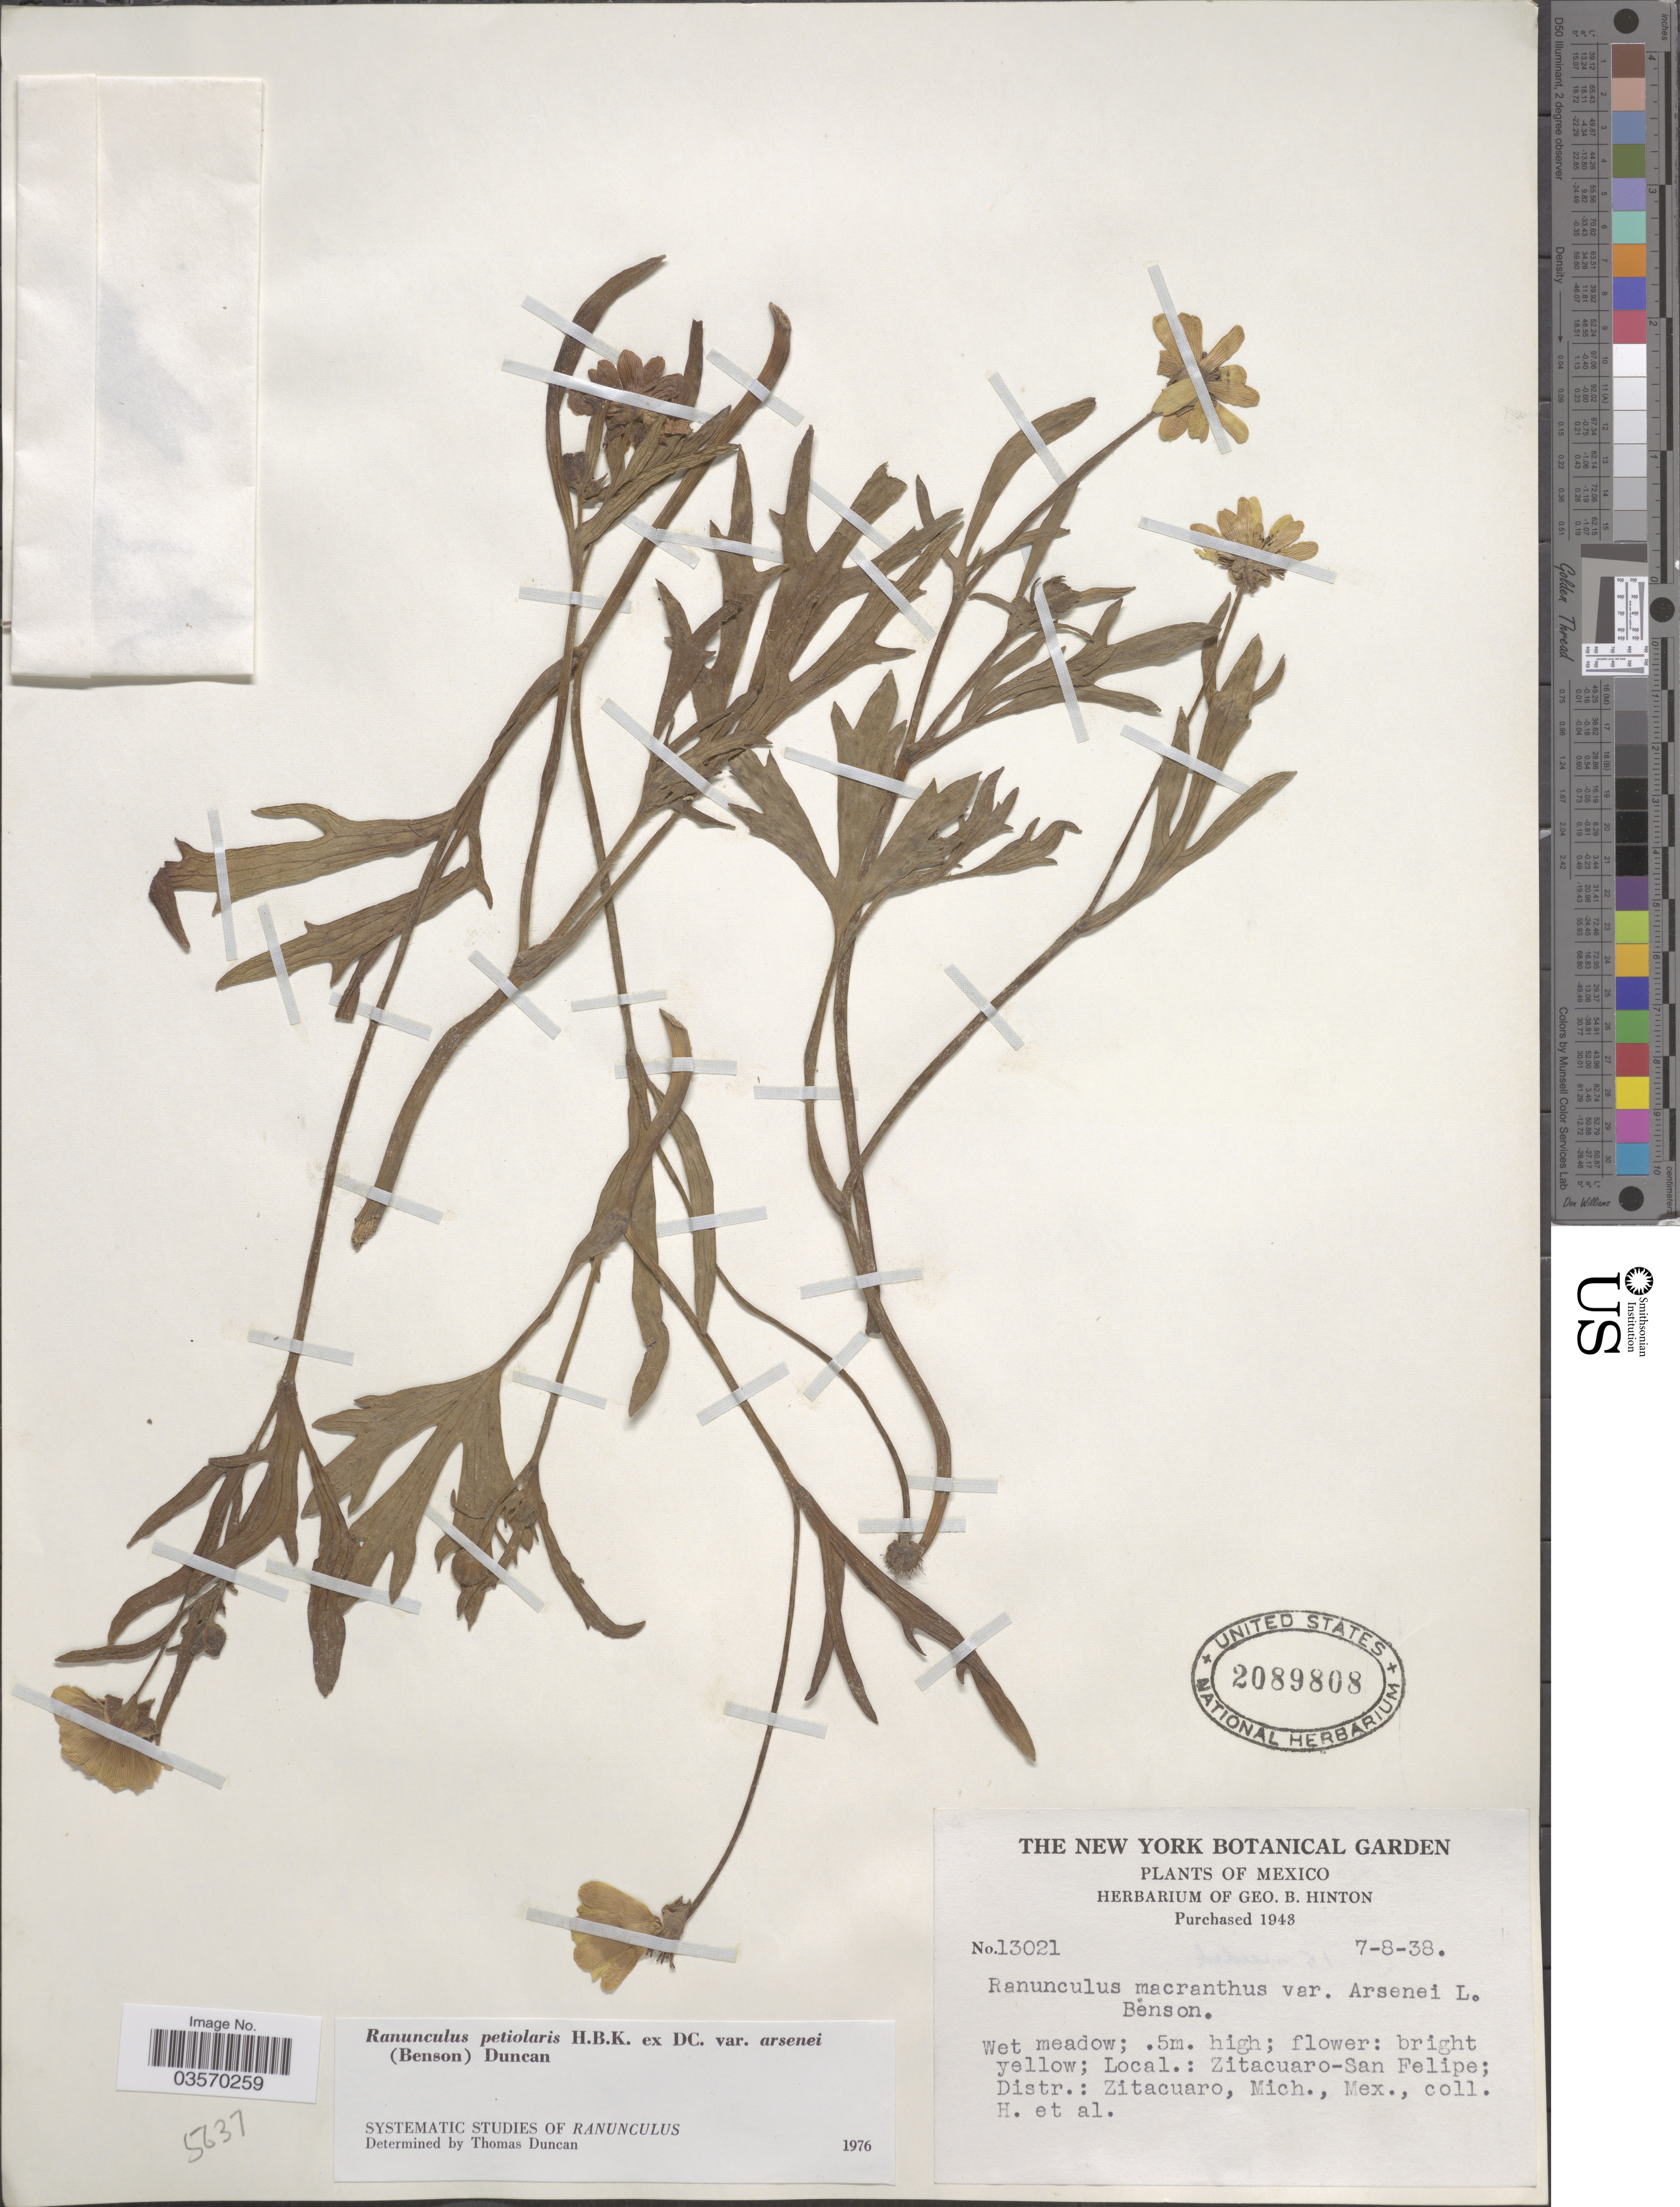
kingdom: Plantae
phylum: Tracheophyta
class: Magnoliopsida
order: Ranunculales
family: Ranunculaceae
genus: Ranunculus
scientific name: Ranunculus petiolaris var. arsenei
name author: (L.D. Benson) Duncan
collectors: G. B. Hinton & et al.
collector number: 13021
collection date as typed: Transcribed d/m/y: 7/8/38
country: Mexico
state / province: Michoacán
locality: Zitacuaro-San Felipe; Distr.: Zitacuaro.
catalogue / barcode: US 2089808